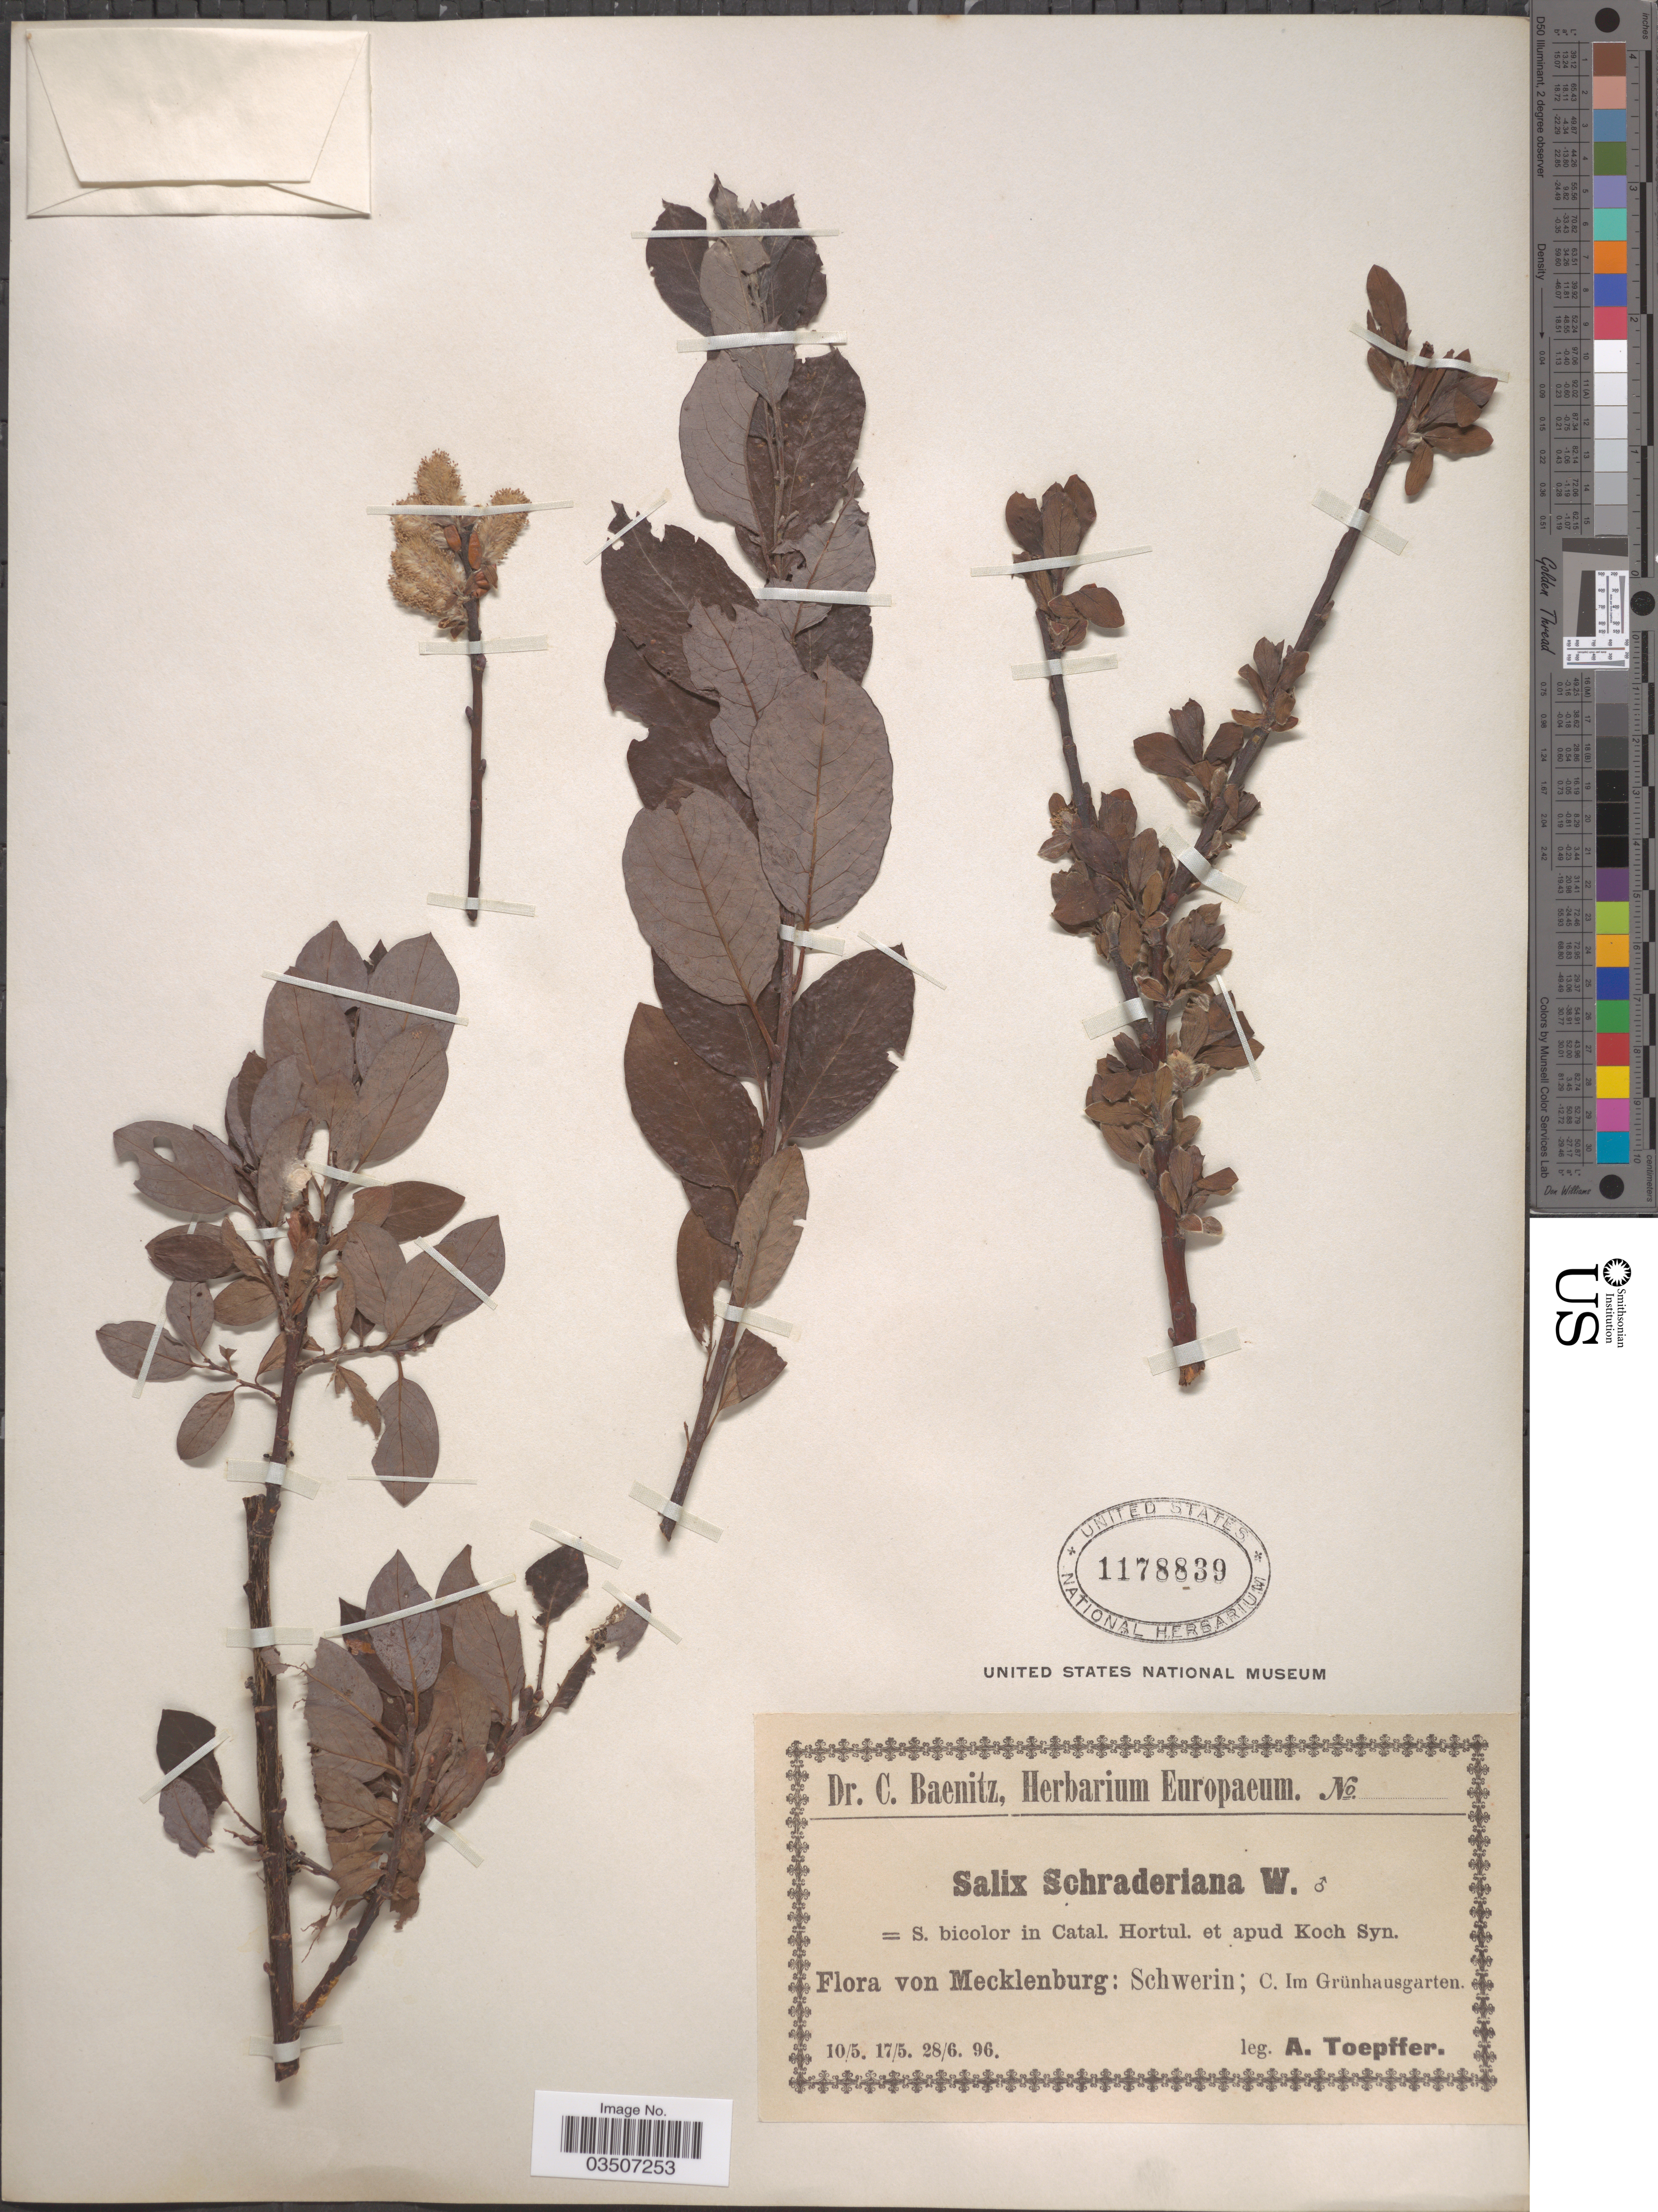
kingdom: Plantae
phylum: Tracheophyta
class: Magnoliopsida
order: Malpighiales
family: Salicaceae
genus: Salix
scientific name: Salix schraderiana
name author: Willd.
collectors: A. Toepffer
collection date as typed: Transcribed d/m/y: 10/5/96 to 28/6/96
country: Germany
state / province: Mecklenburg-Vorpommern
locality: Mecklenburg; Schwerin; C. Im Grünhausgarten.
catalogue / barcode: US 1178839